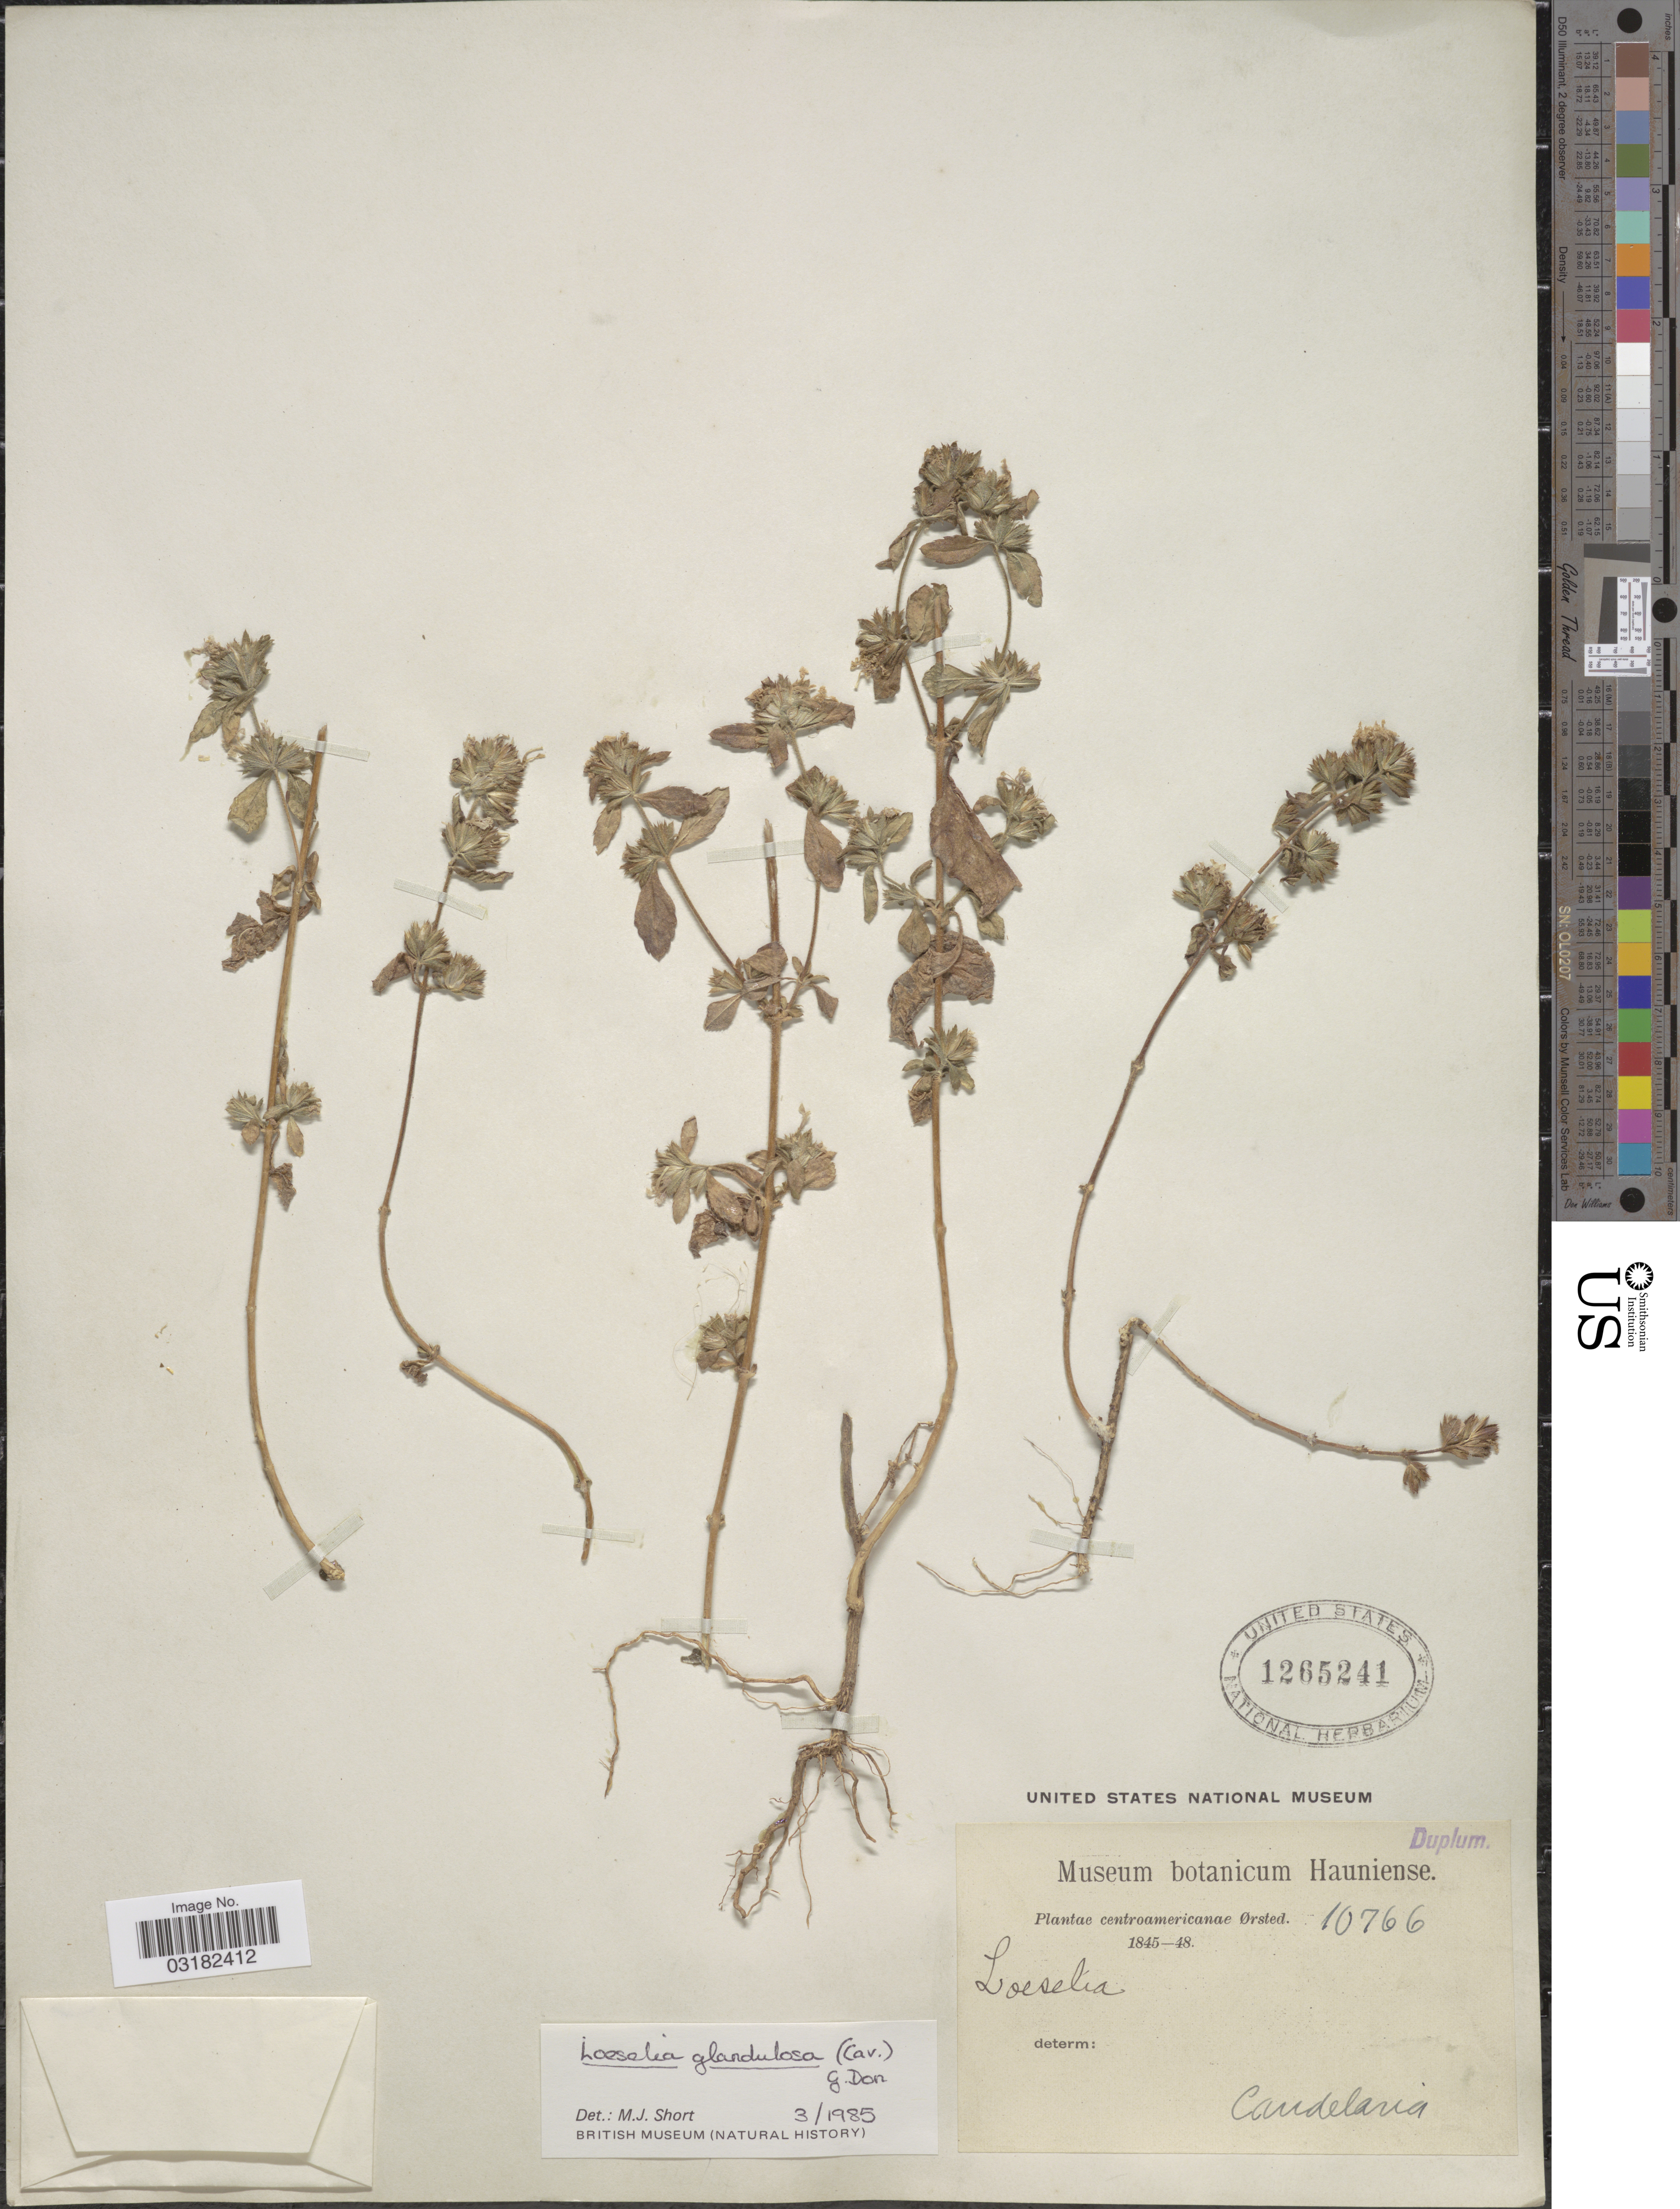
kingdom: Plantae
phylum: Tracheophyta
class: Magnoliopsida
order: Ericales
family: Polemoniaceae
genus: Loeselia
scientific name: Loeselia glandulosa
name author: (Cav.) G. Don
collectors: Ørsted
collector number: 10766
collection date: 1845/1848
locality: Centroamericanae. Candelaria.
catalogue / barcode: US 1265241